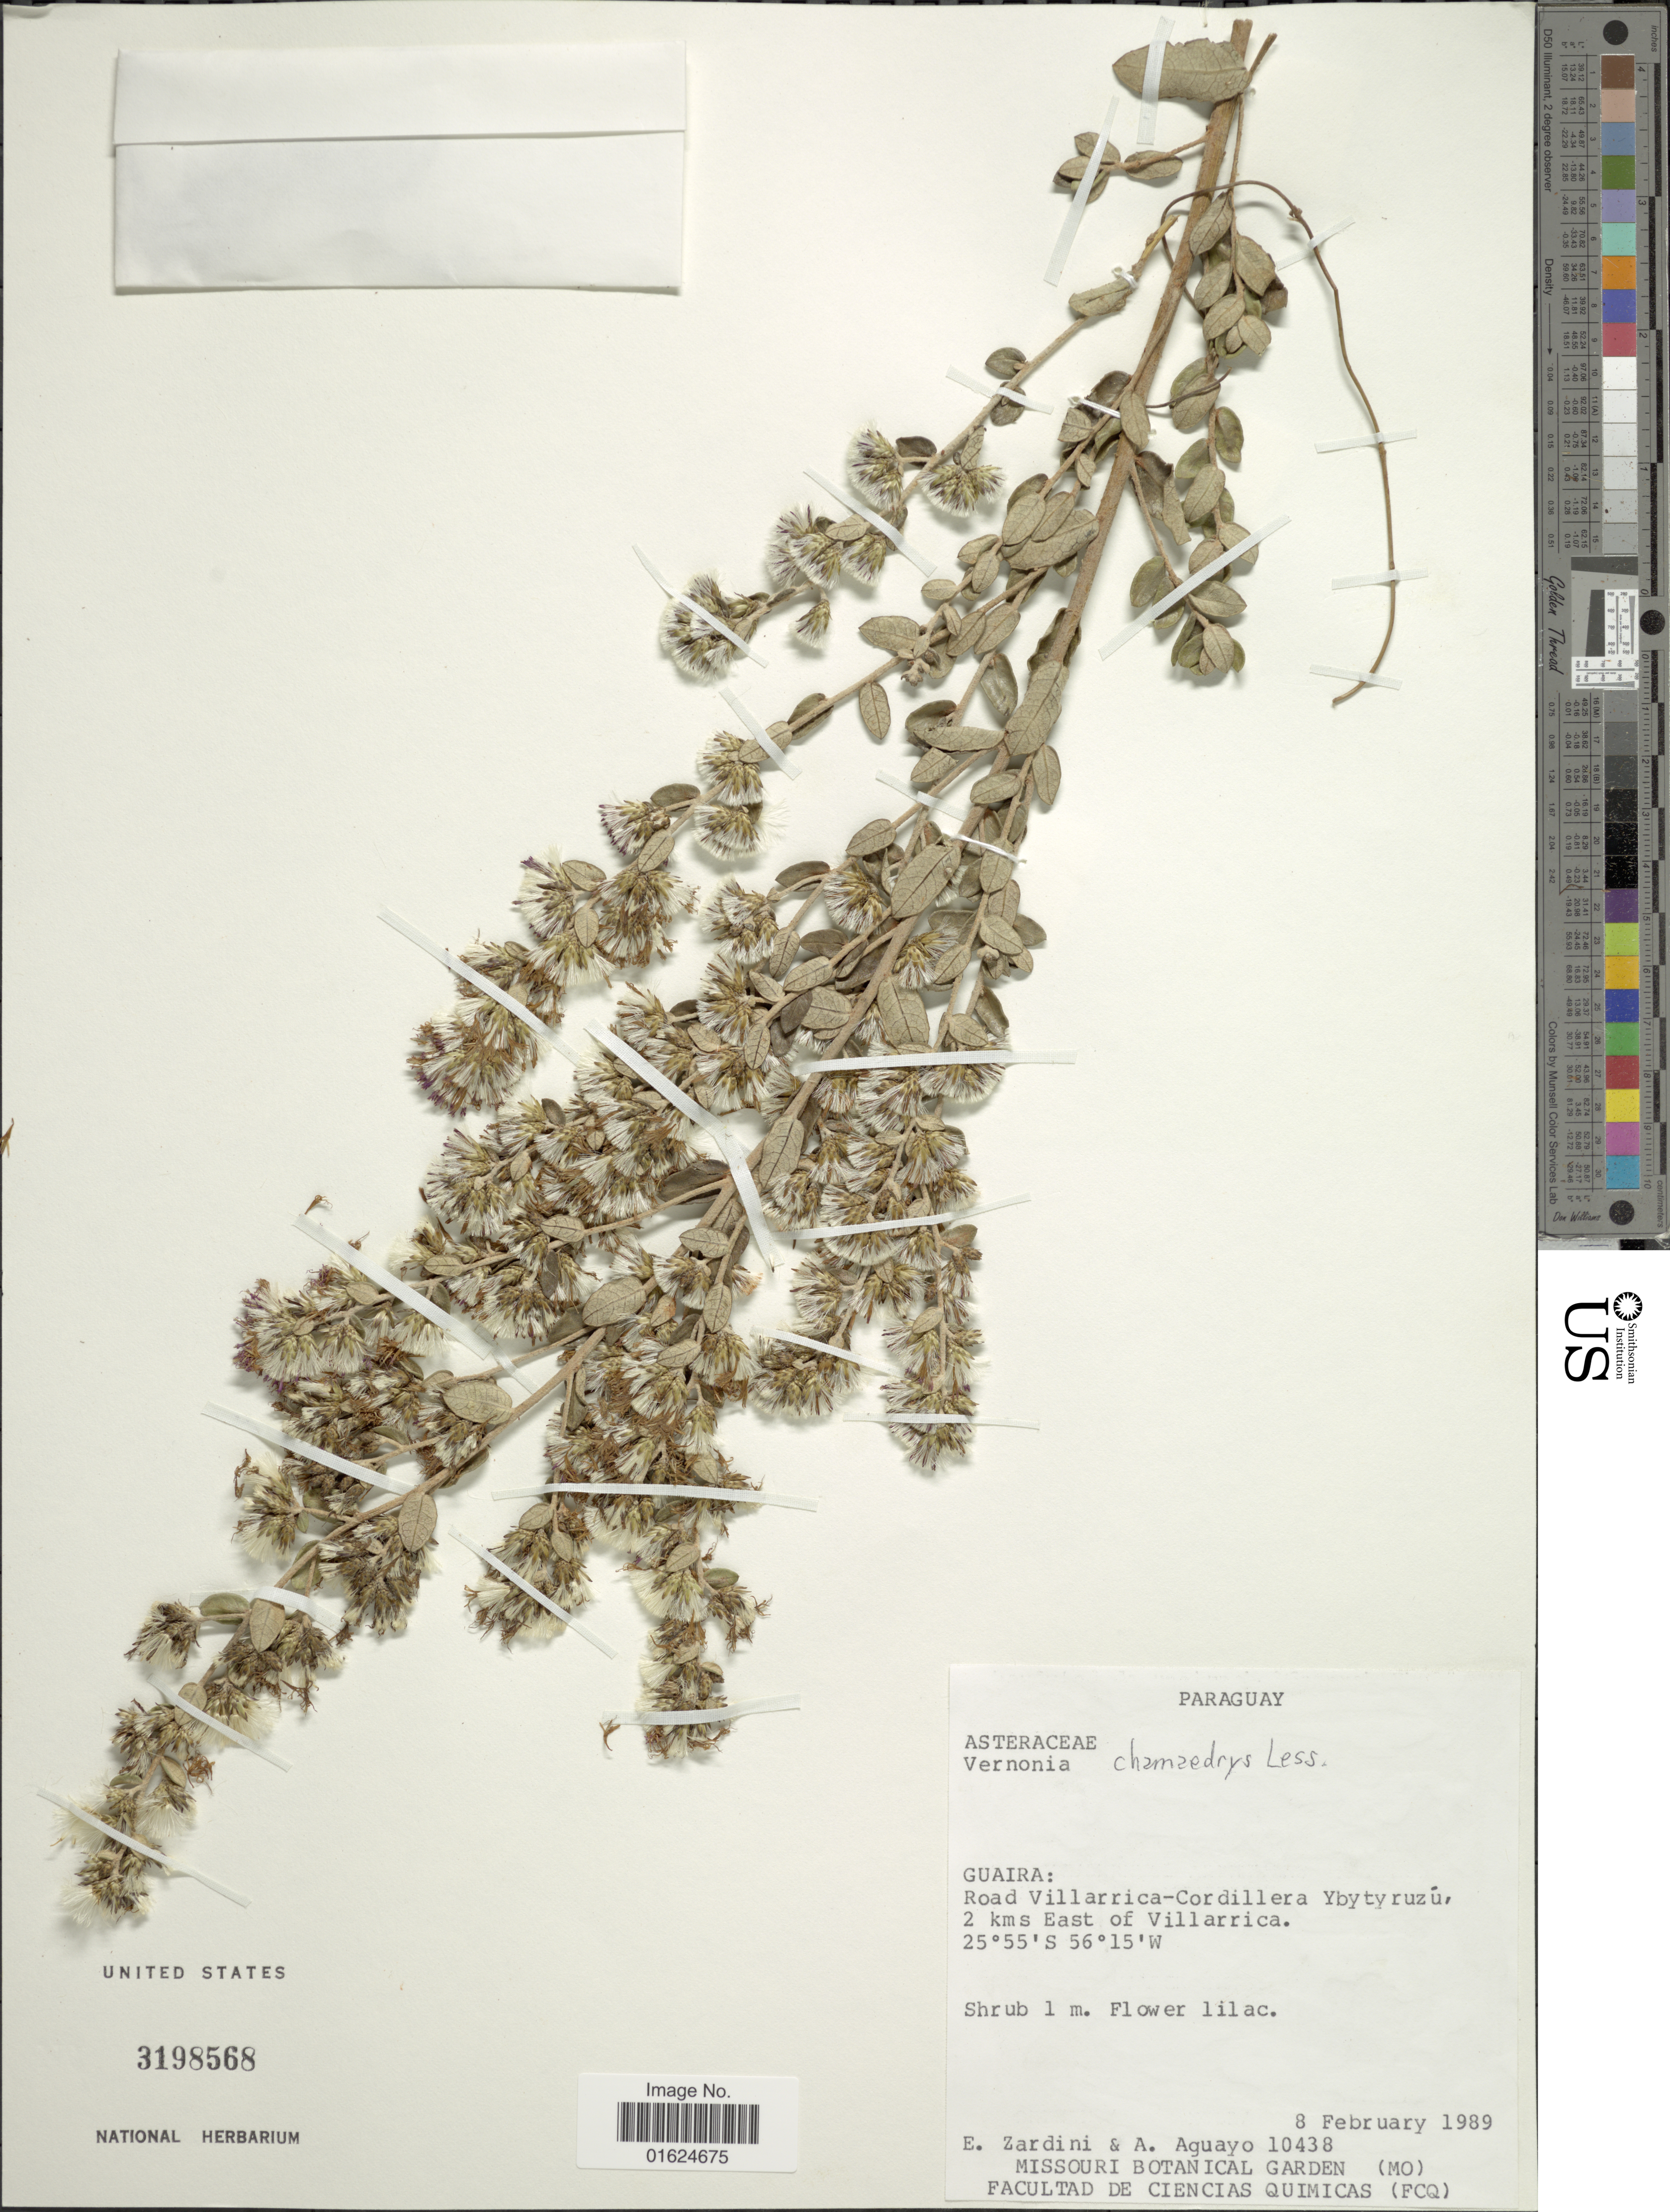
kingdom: Plantae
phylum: Tracheophyta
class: Magnoliopsida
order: Asterales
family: Asteraceae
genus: Vernonanthura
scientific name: Vernonanthura chamaedrys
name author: (Less.) H. Rob.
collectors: E. M. Zardini & A. Aguayo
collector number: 10438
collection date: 1989-02-08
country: Paraguay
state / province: Guaira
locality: Road Villarrica-Cordillera Ybytyruzú, 2 kms East of Villarrica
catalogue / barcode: US 3198568